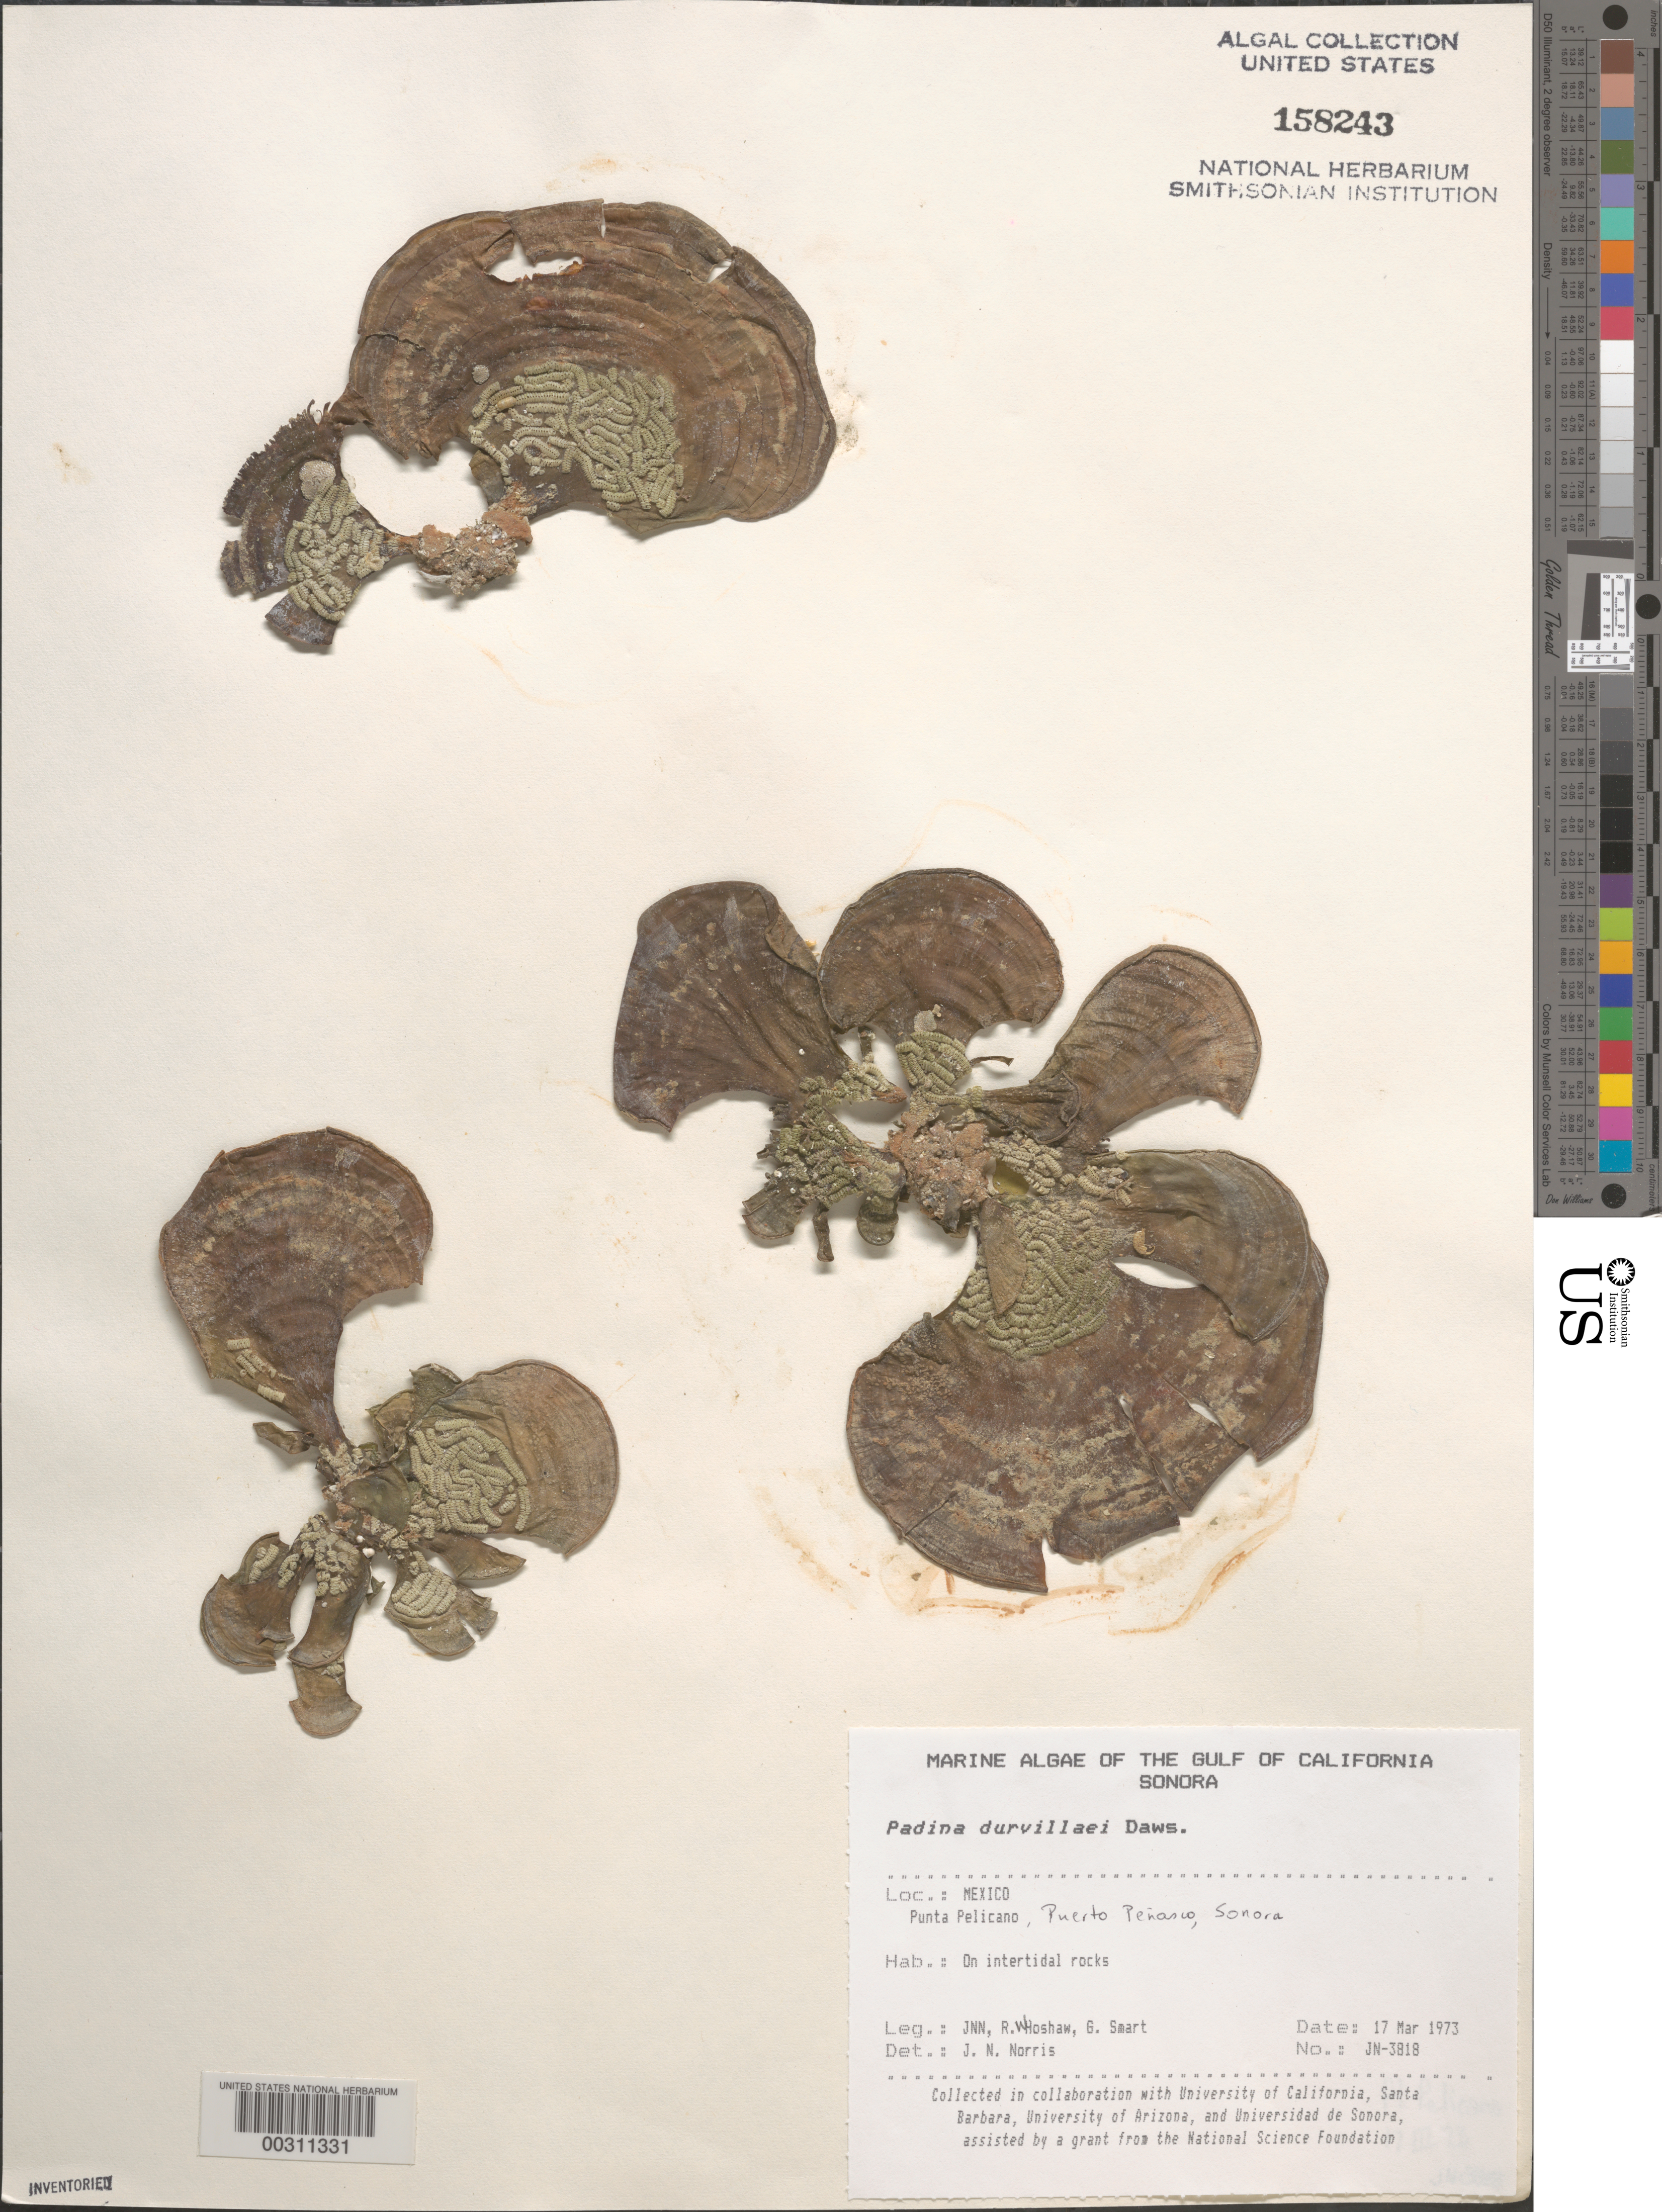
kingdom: Chromista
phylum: Ochrophyta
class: Phaeophyceae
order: Dictyotales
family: Dictyotaceae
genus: Padina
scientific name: Padina durvillaei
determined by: Norris, James N.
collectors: J. N. Norris, R. Hoshaw & G. Smart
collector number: JN-3818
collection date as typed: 17 Mar 1973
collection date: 1973-03-17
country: Mexico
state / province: Sonora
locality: Punta Pelicano, Puerto Penasco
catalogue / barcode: US 158243